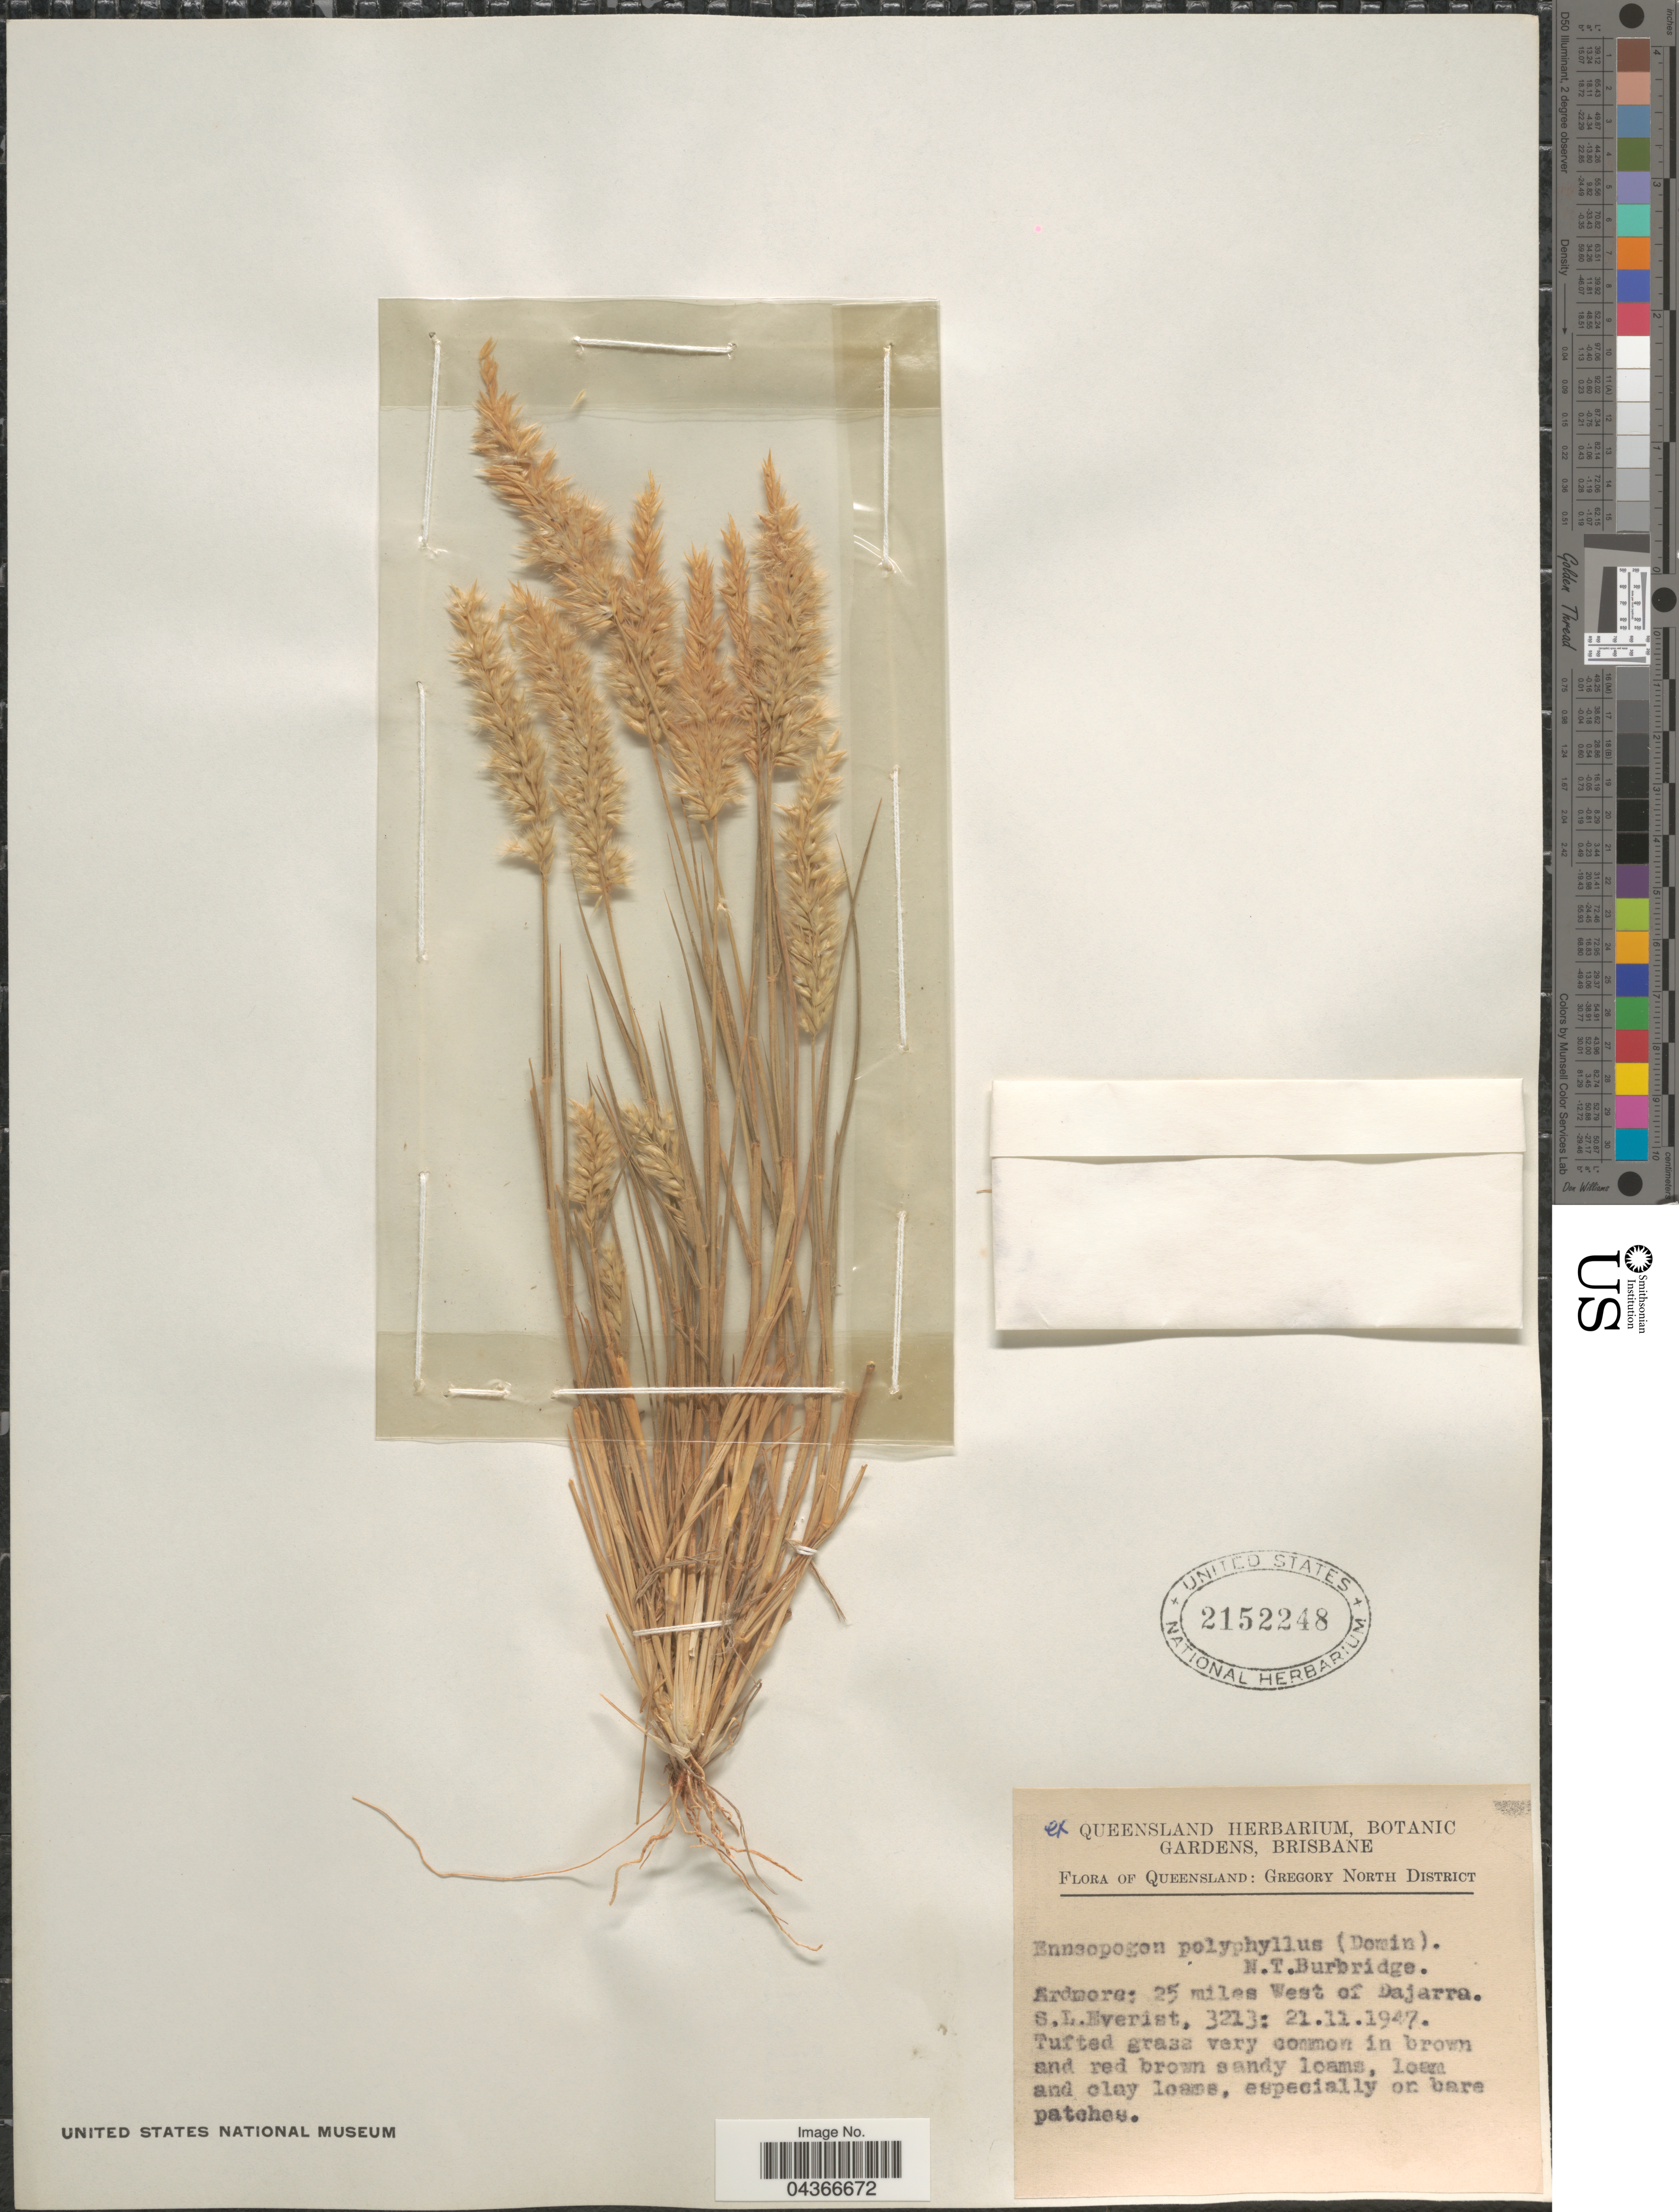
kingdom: Plantae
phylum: Tracheophyta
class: Liliopsida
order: Poales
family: Poaceae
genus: Enneapogon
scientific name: Enneapogon polyphyllus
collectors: S. Everist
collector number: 3213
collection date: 1947-11-21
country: Australia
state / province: Queensland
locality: Gregory North District. Ardmore: 25 miles West of Dajarra.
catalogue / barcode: US 2152248